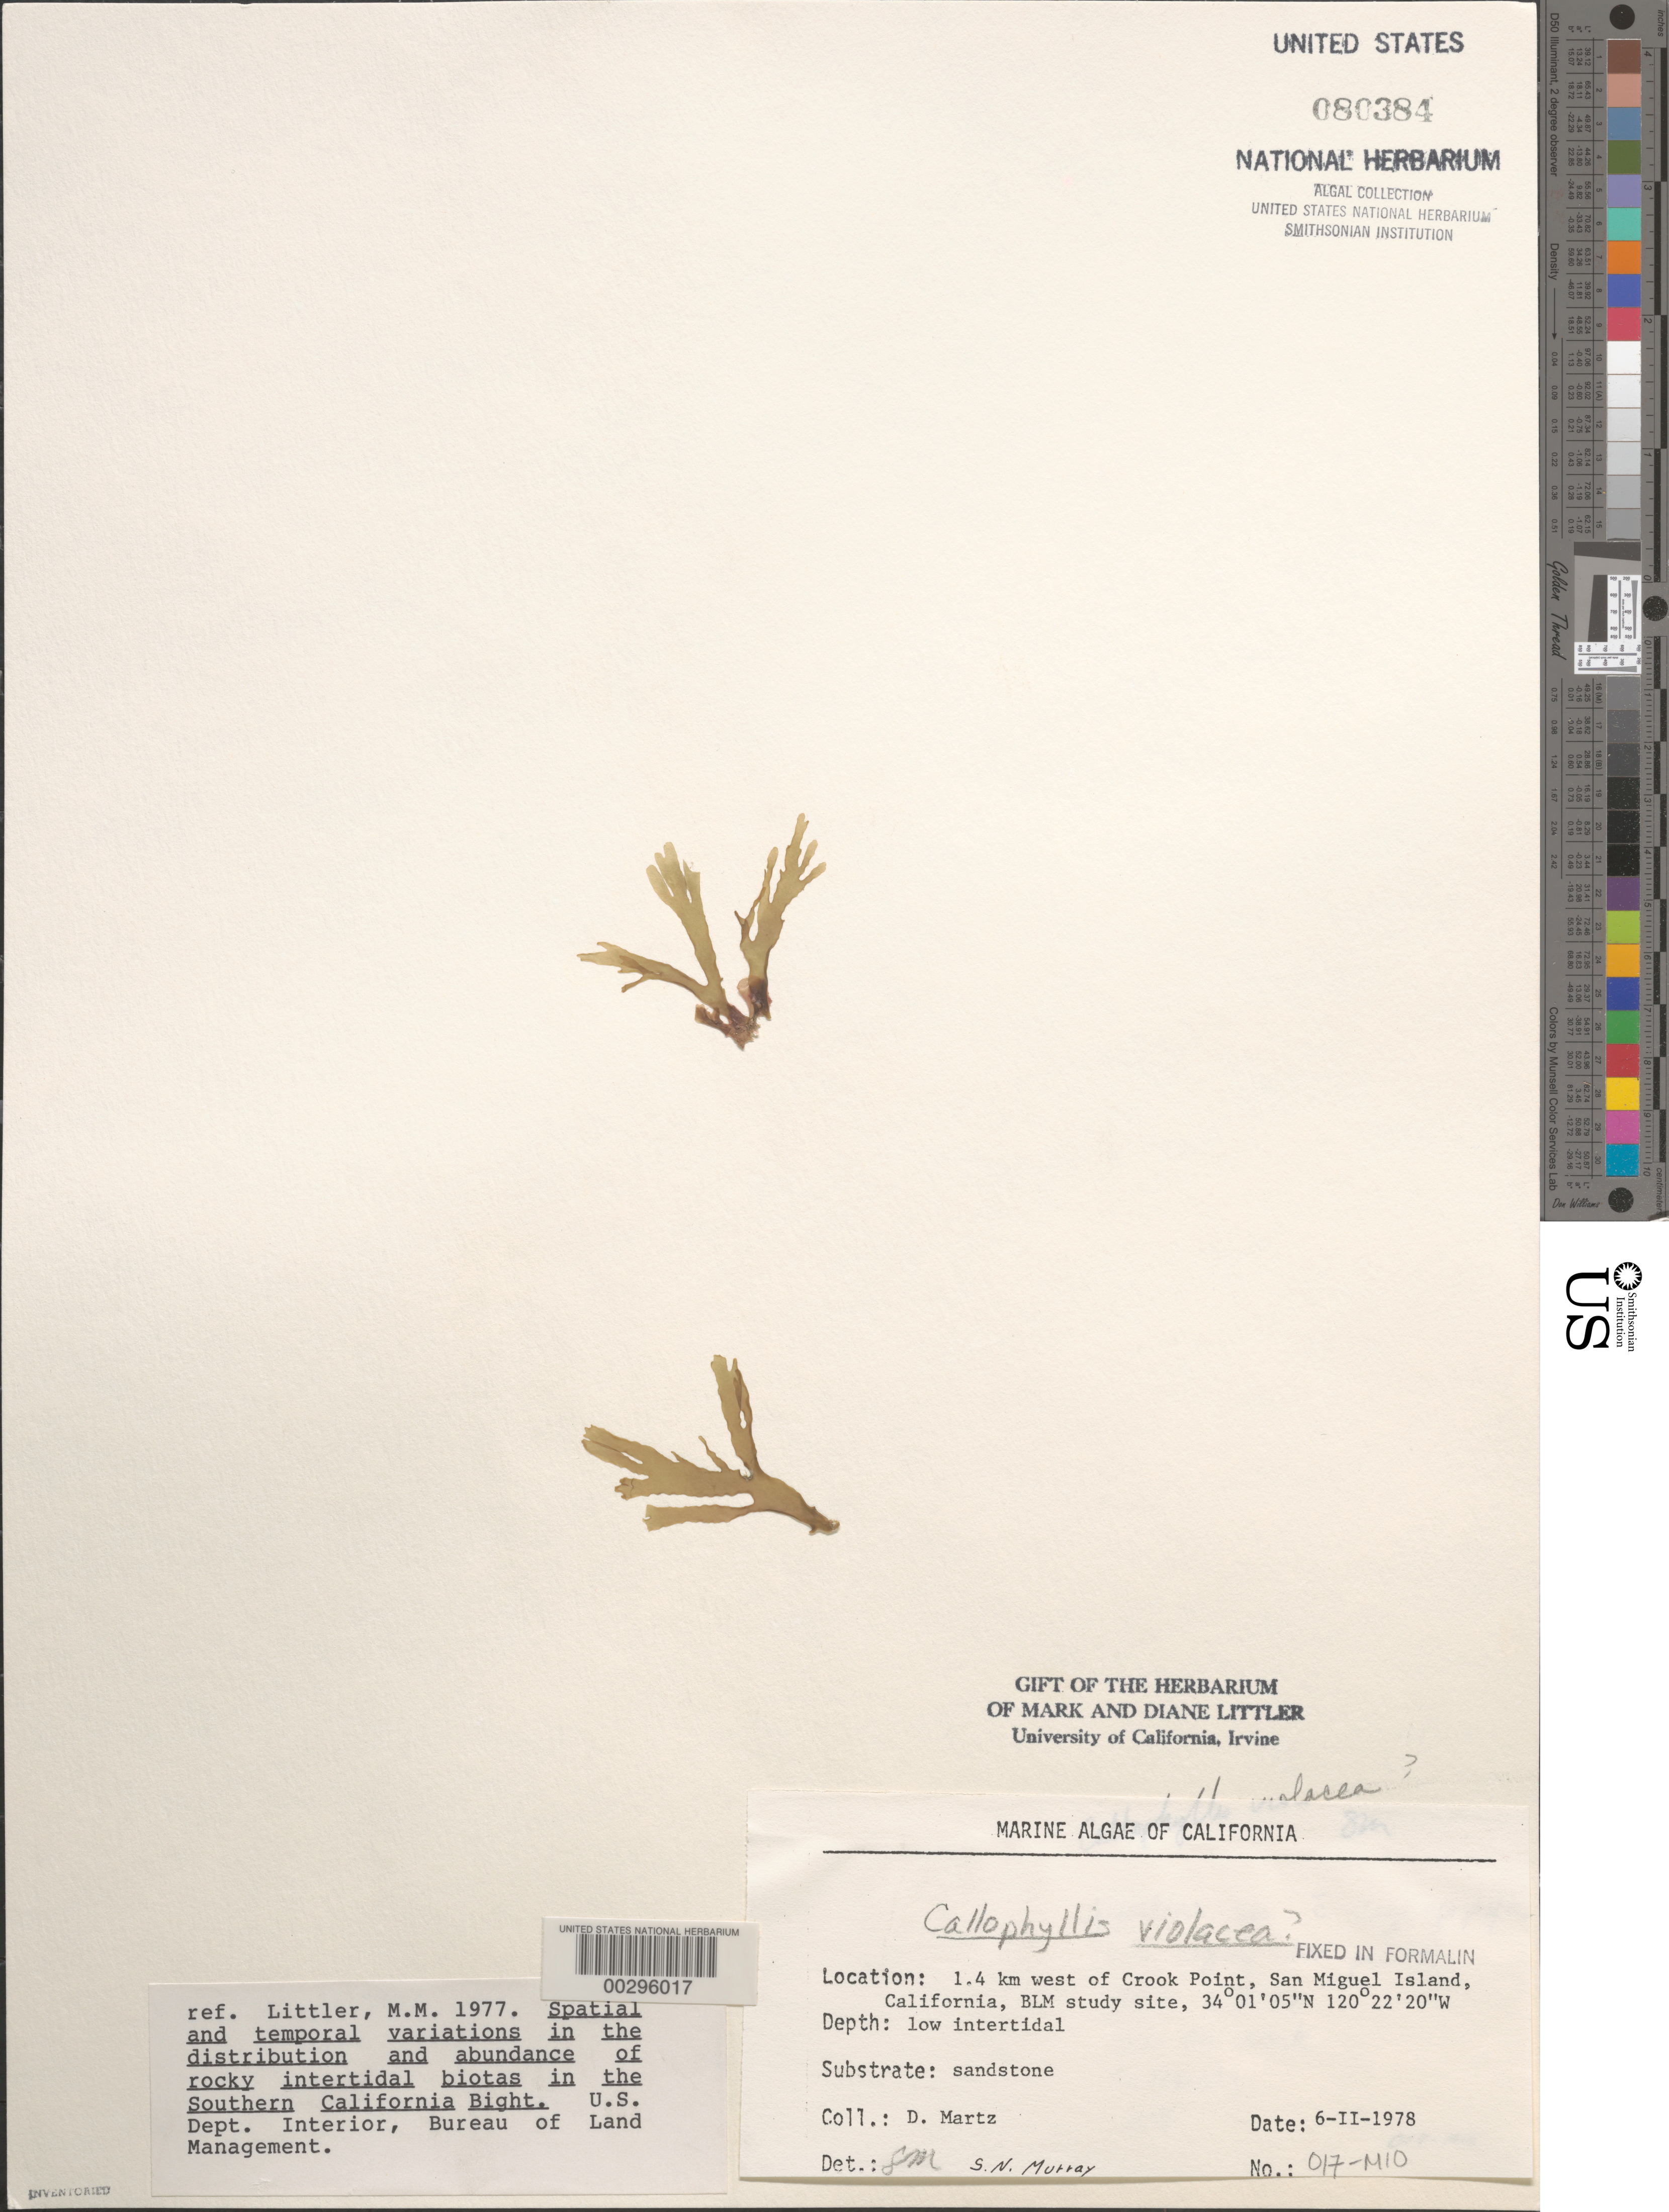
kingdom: Plantae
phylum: Rhodophyta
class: Florideophyceae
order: Gigartinales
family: Kallymeniaceae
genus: Callophyllis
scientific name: Callophyllis violacea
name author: J. Agardh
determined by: Murray, S. N.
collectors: D. Martz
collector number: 017-mio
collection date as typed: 06 Feb 1978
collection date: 1978-02-06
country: United States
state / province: California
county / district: Santa Barbara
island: San Miguel Island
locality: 1.4 km north of Crook Point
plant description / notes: BLM-SOCALBIGHT Rocky Intertidal Survey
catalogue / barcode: US 80384